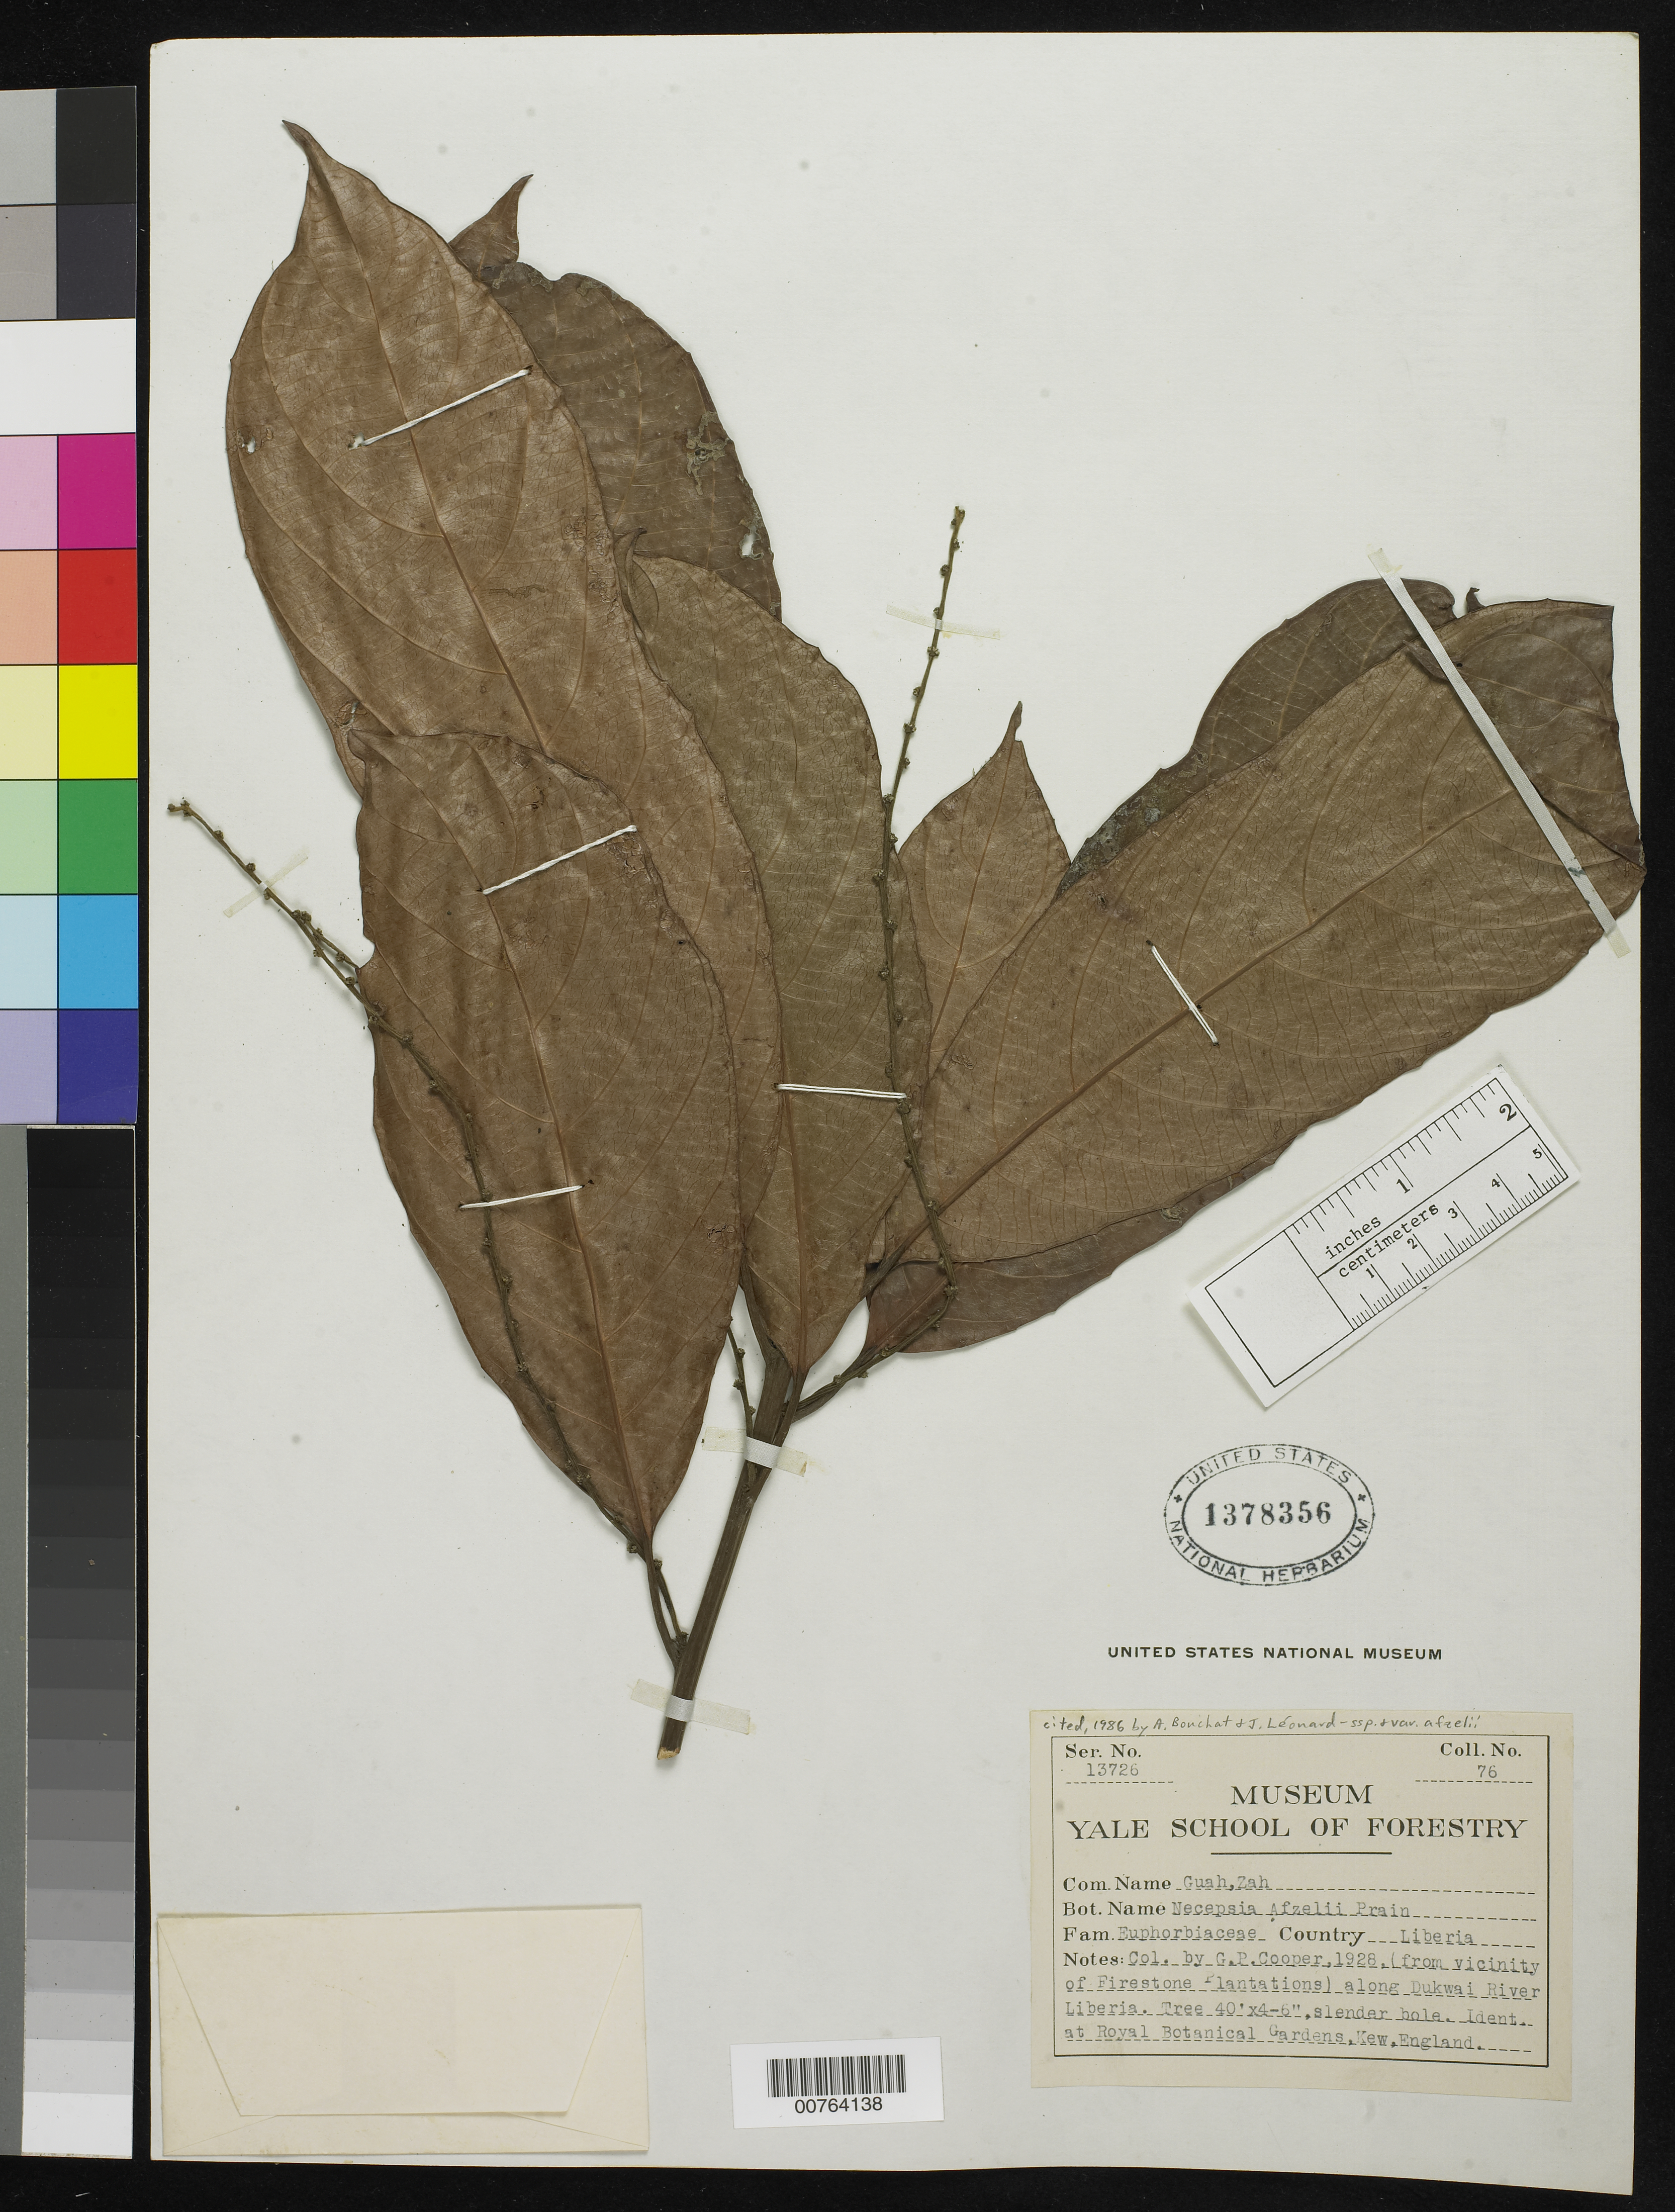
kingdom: Plantae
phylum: Tracheophyta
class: Magnoliopsida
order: Malpighiales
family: Euphorbiaceae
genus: Necepsia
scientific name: Necepsia afzelii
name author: Prain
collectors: G. Cooper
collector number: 76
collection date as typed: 1928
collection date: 1928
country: Liberia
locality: (from vicinity of Firestone Plantations) along Dukwai River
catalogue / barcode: US 1378356